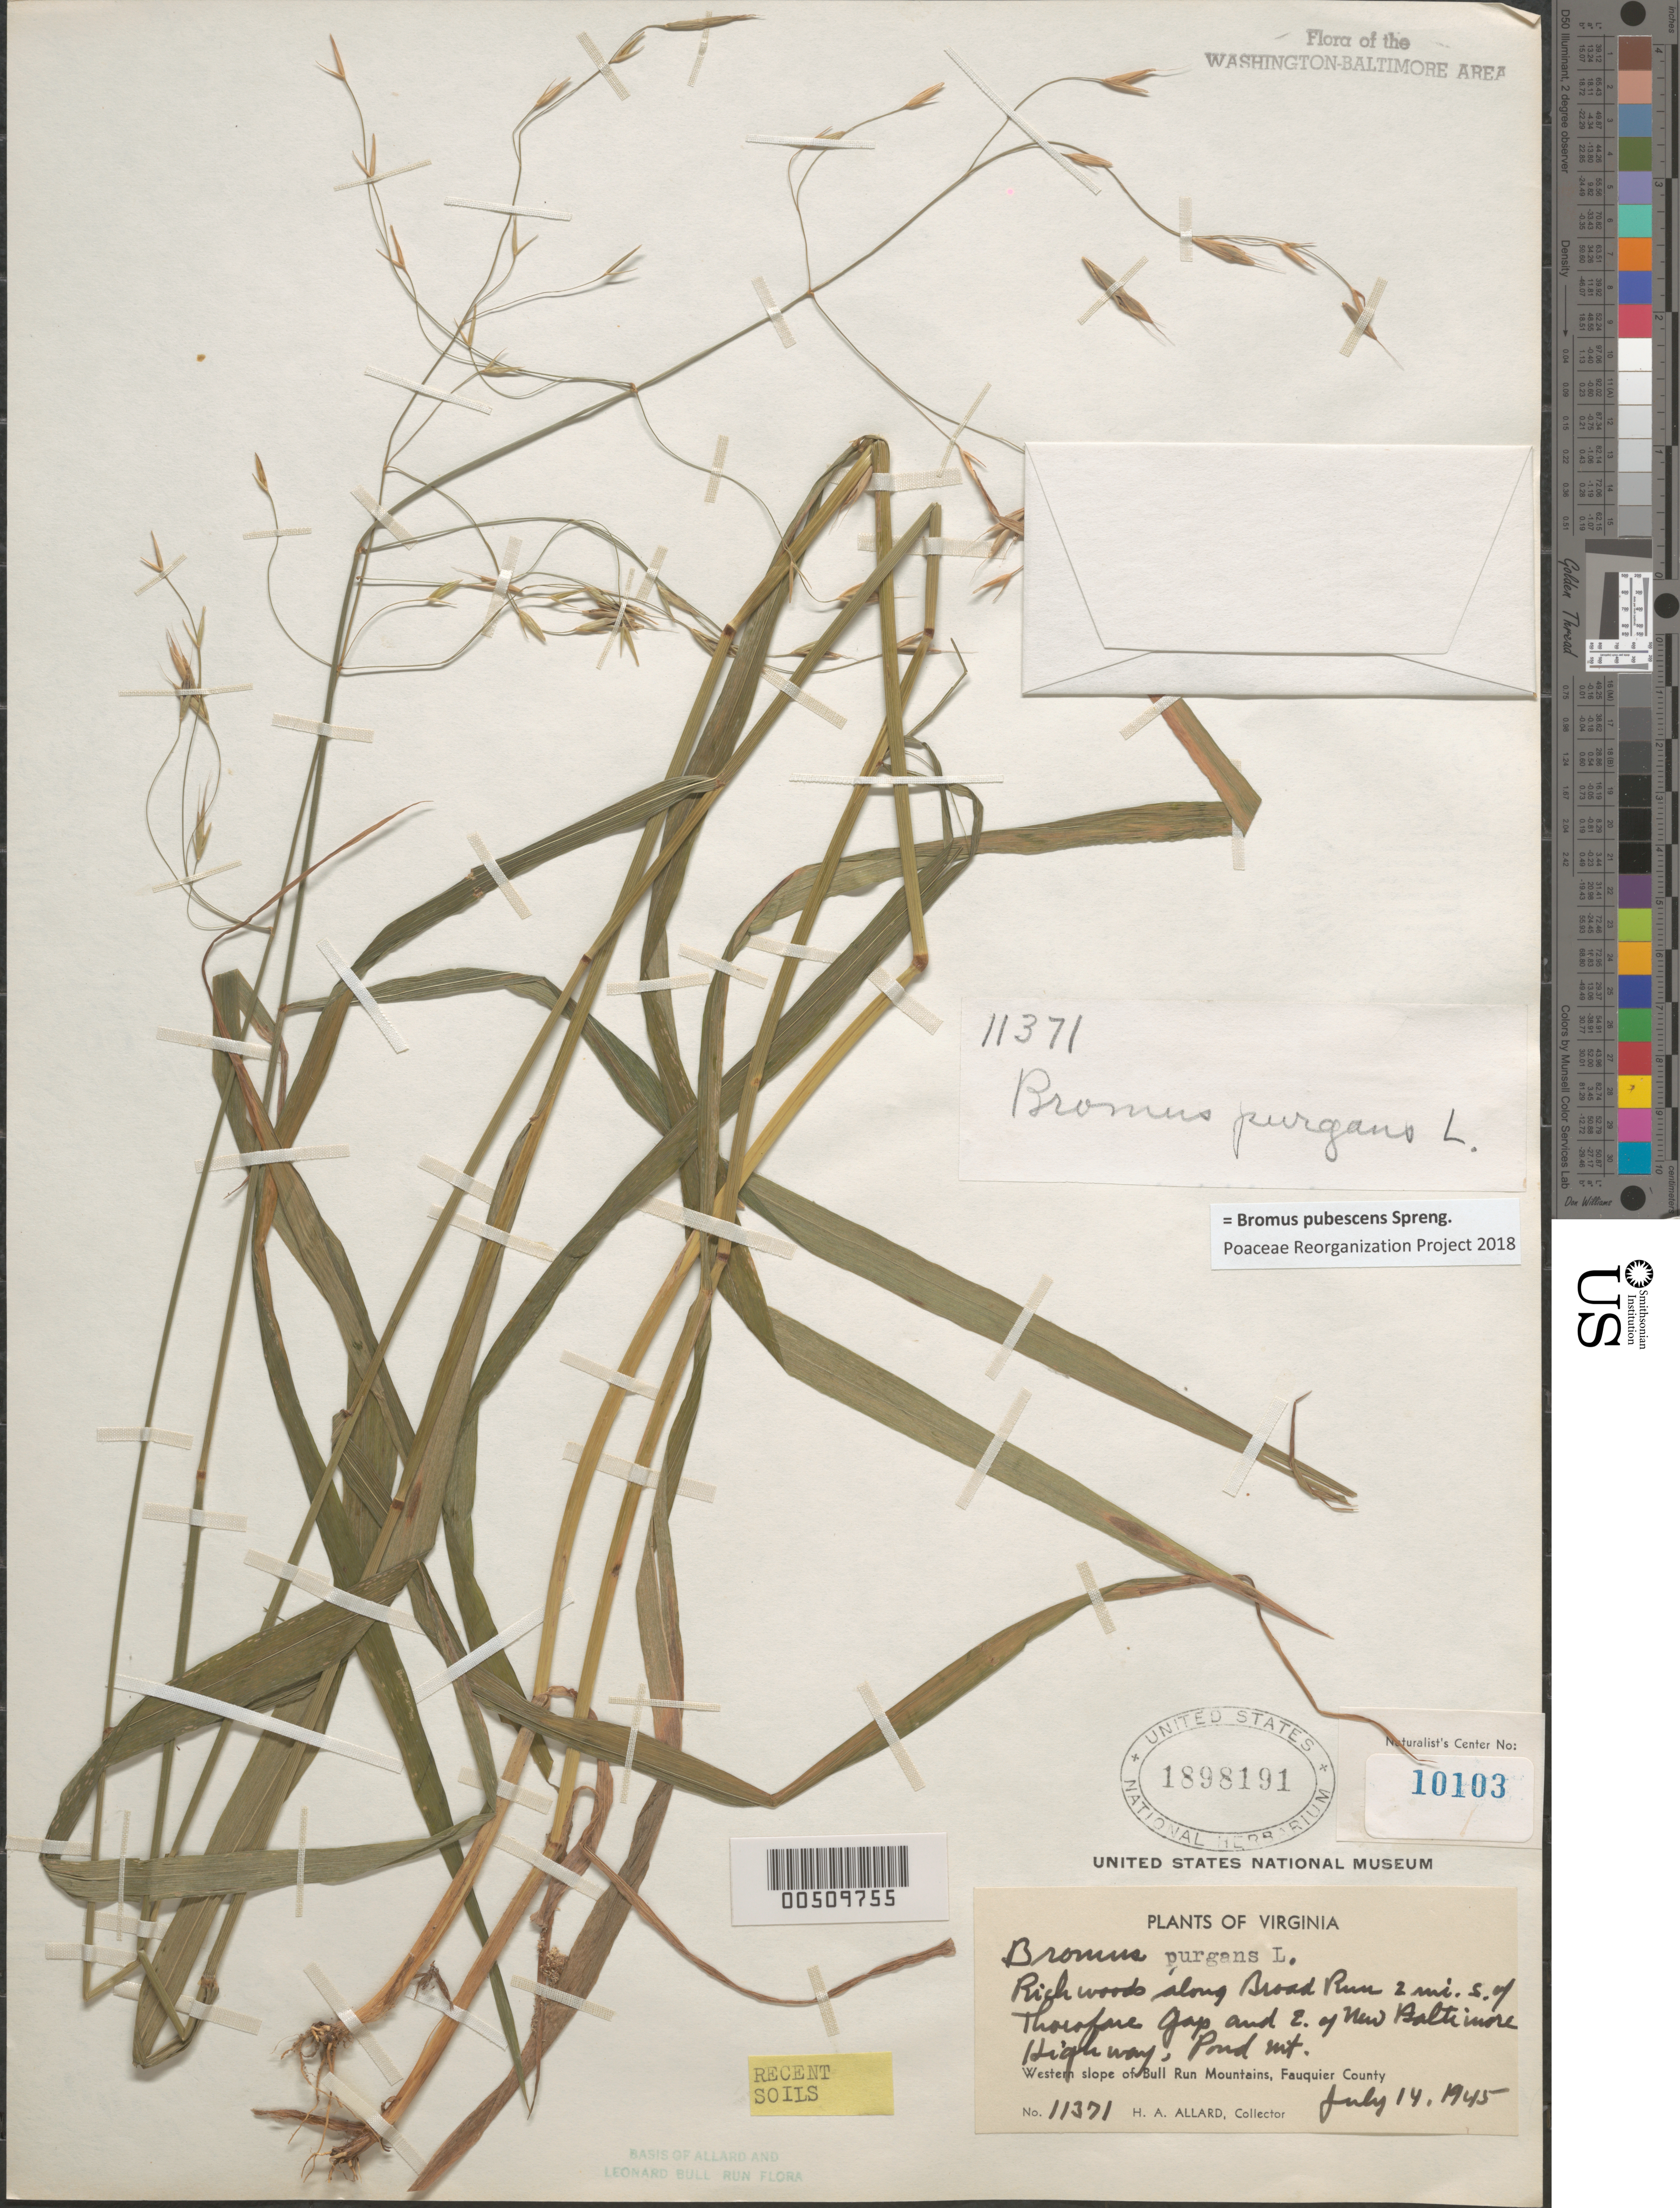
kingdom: Plantae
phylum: Tracheophyta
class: Liliopsida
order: Poales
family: Poaceae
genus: Bromus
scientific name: Bromus pubescens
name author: Muhl. ex Willd.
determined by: Poaceae Reorganization Project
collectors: H. A. Allard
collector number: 11371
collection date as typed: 14 Jul 1945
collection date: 1945-07-14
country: United States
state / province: Virginia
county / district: Fauquier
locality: Bull Run Mts., Broad Run 2 mi. S of Thorofare Gap and E of Baltimore Hwy, Pond Mt. Bull Run Mts.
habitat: Rich woods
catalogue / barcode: US 1898191